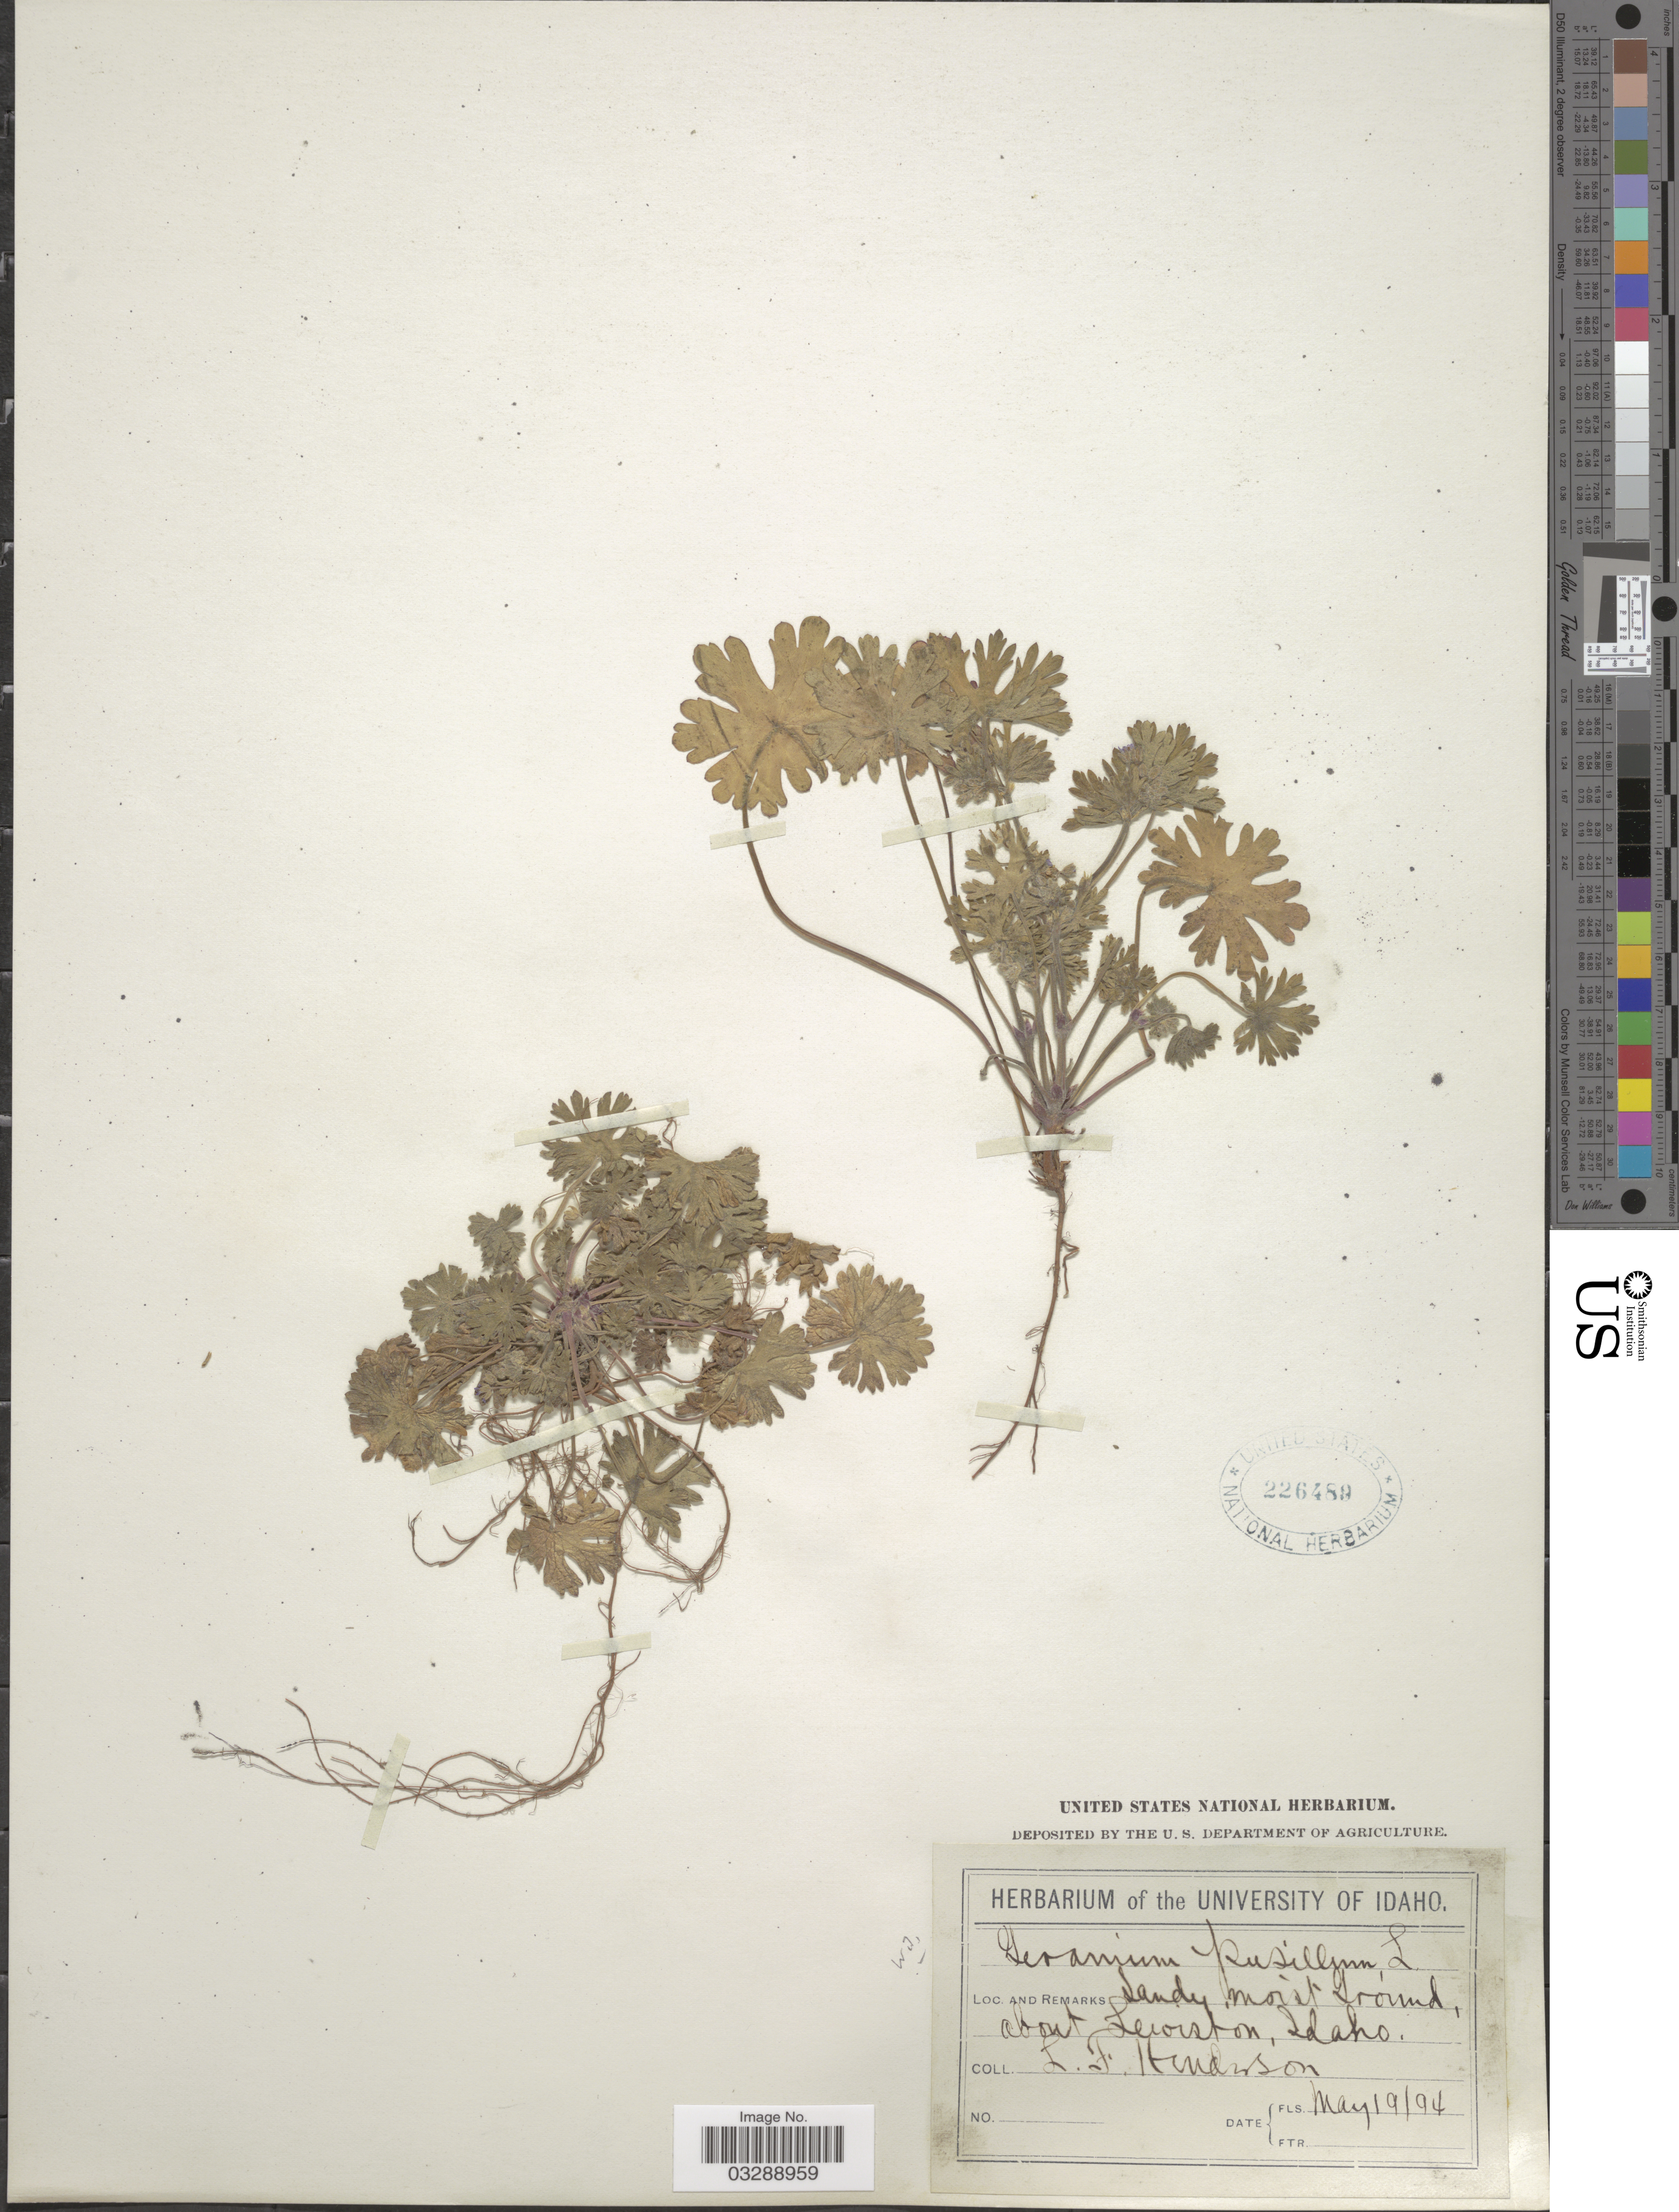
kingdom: Plantae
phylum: Tracheophyta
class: Magnoliopsida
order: Geraniales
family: Geraniaceae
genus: Geranium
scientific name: Geranium pusillum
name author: L.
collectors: L. Henderson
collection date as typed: Transcribed d/m/y: 19/5/94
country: United States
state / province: Idaho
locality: About Lewiston.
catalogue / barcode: US 226489